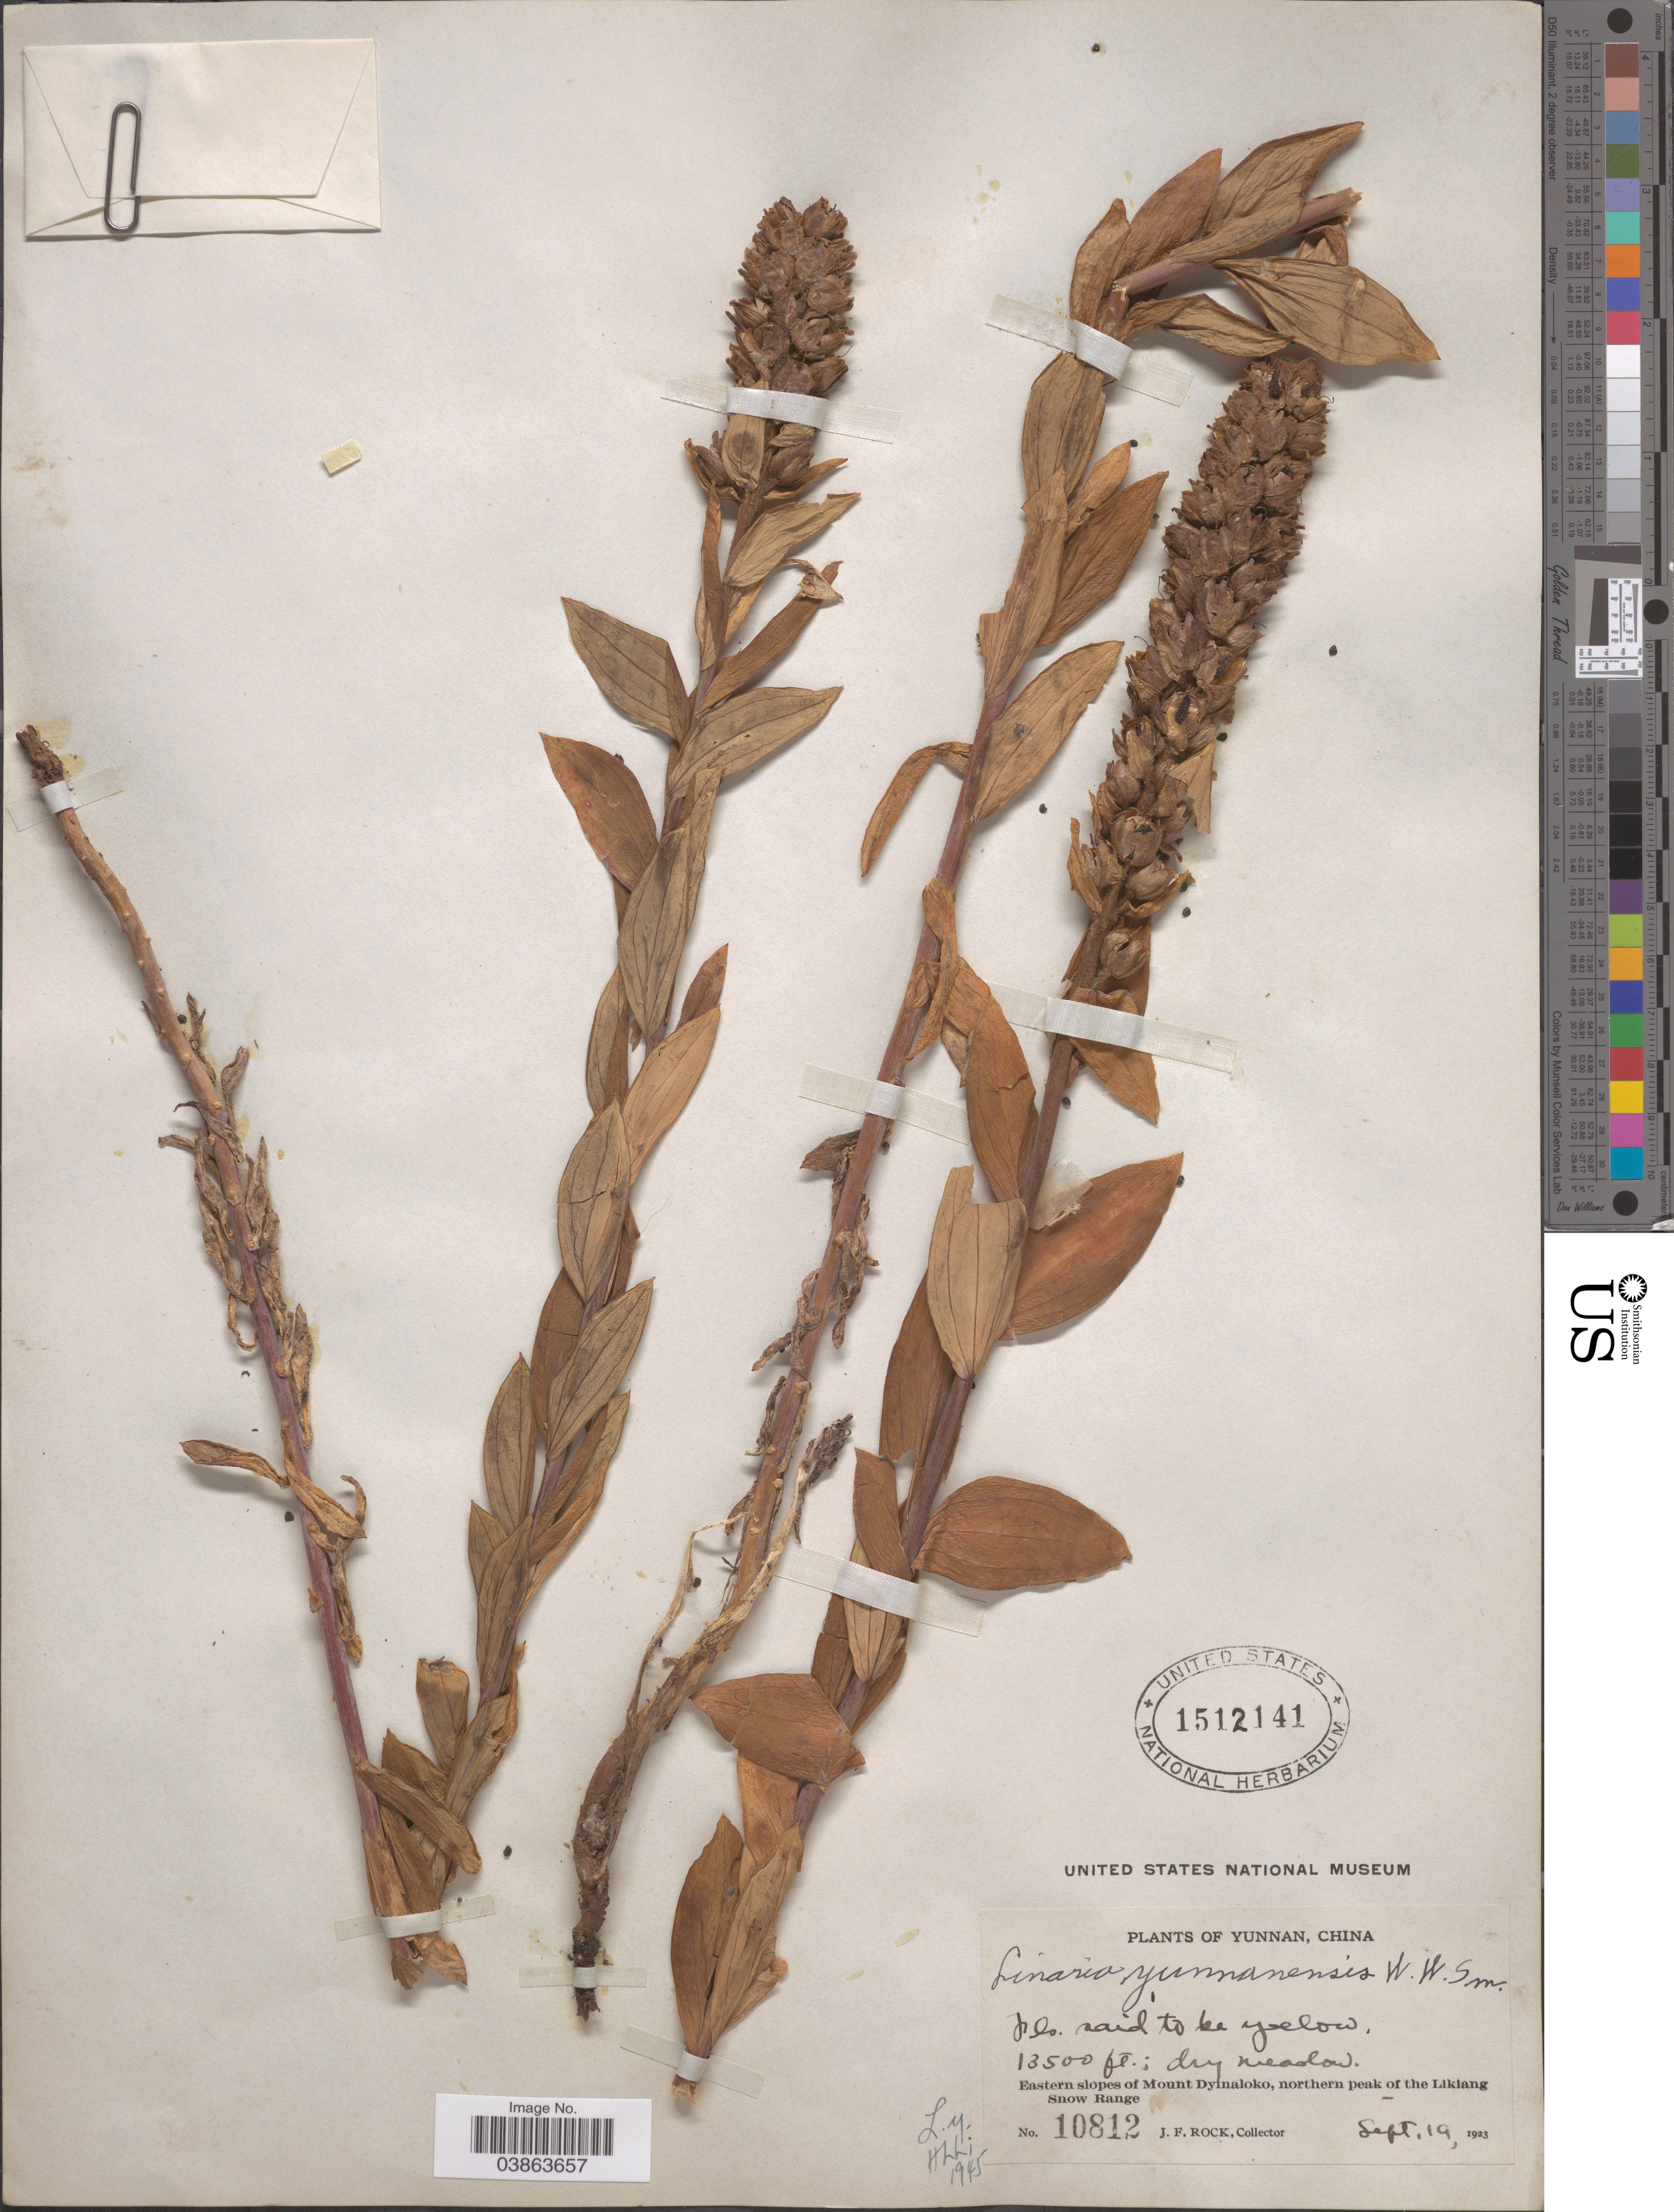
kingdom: Plantae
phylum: Tracheophyta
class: Magnoliopsida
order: Lamiales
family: Plantaginaceae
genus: Linaria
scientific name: Linaria yunnanensis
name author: W.W. Sm.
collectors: J. Rock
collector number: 10812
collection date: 1923-09-19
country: China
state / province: Yunnan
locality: Eastern slopes of Mount Dyinaloko, northern peak of the Likiang Snow Range.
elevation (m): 4115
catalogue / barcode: US 1512141